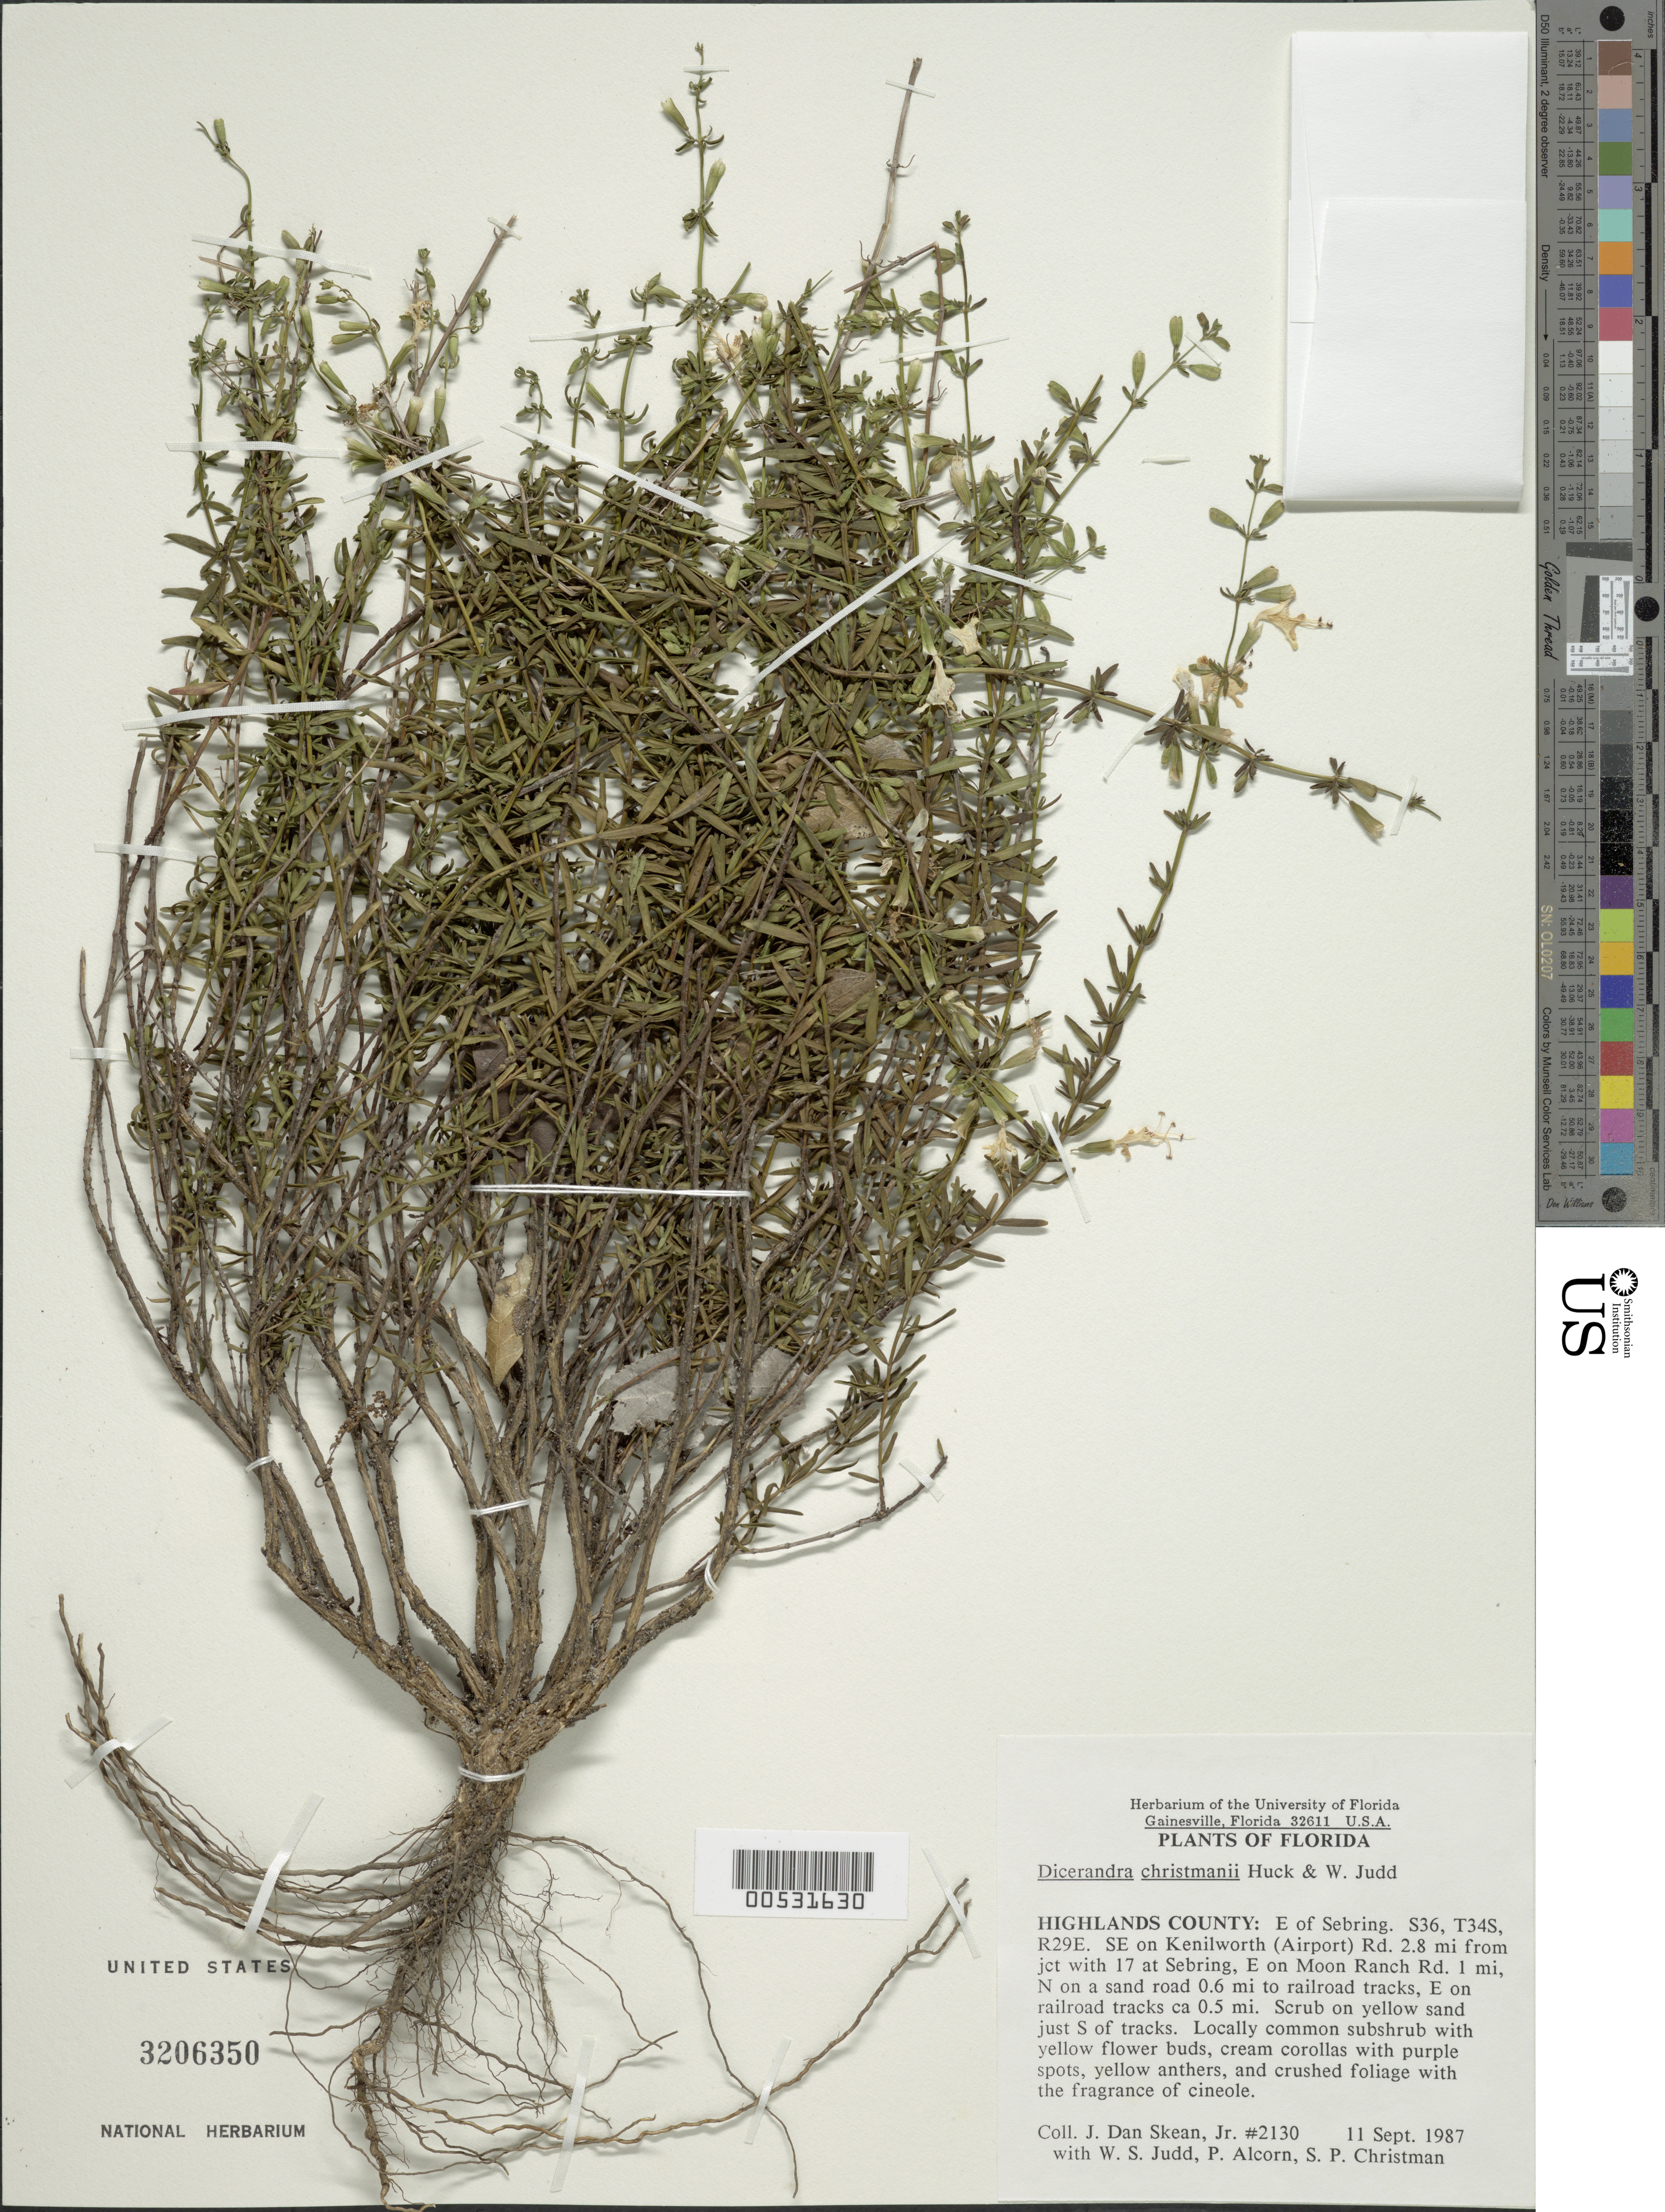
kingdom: Plantae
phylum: Tracheophyta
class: Magnoliopsida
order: Lamiales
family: Lamiaceae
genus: Dicerandra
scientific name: Dicerandra christmanii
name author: Huck & Judd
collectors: D. Skean, W. S. Judd, P. Alcorn & S. Christman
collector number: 2130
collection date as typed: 11 Sep 1987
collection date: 1987-09-11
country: United States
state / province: Florida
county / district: Highlands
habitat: Scrub on yellow sand just S of tracks.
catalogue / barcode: US 3206350